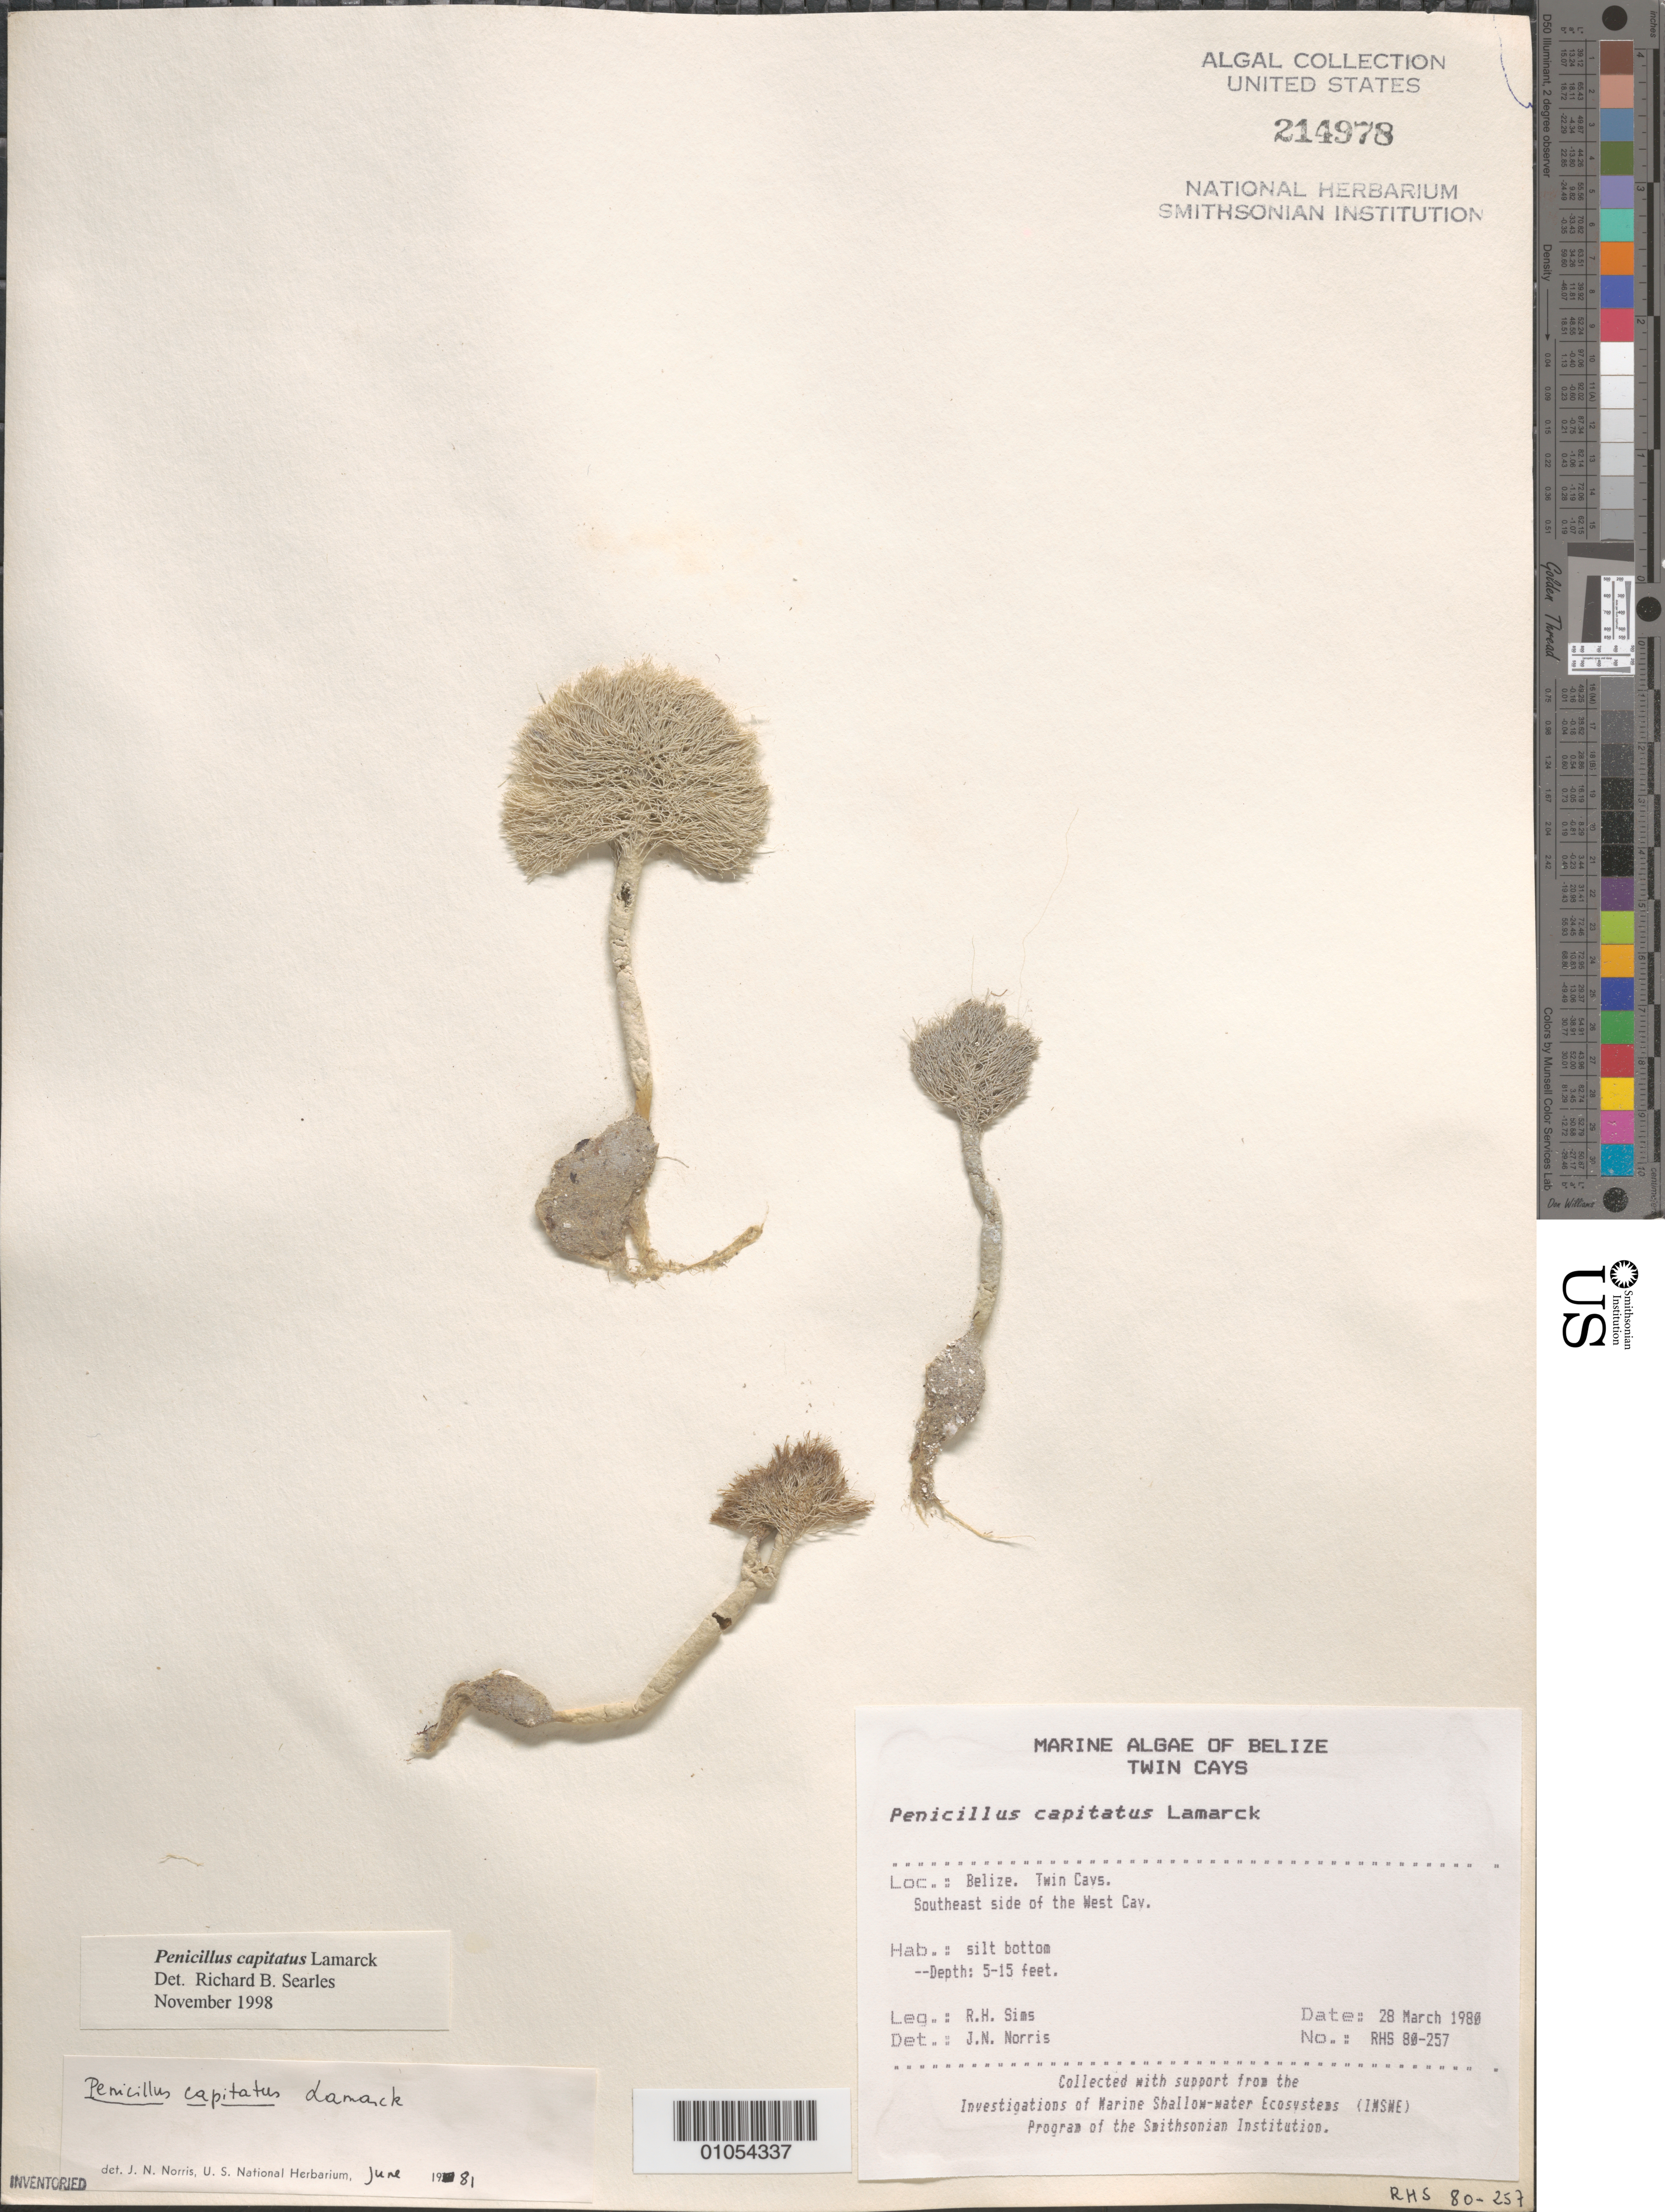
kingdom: Plantae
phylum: Chlorophyta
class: Ulvophyceae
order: Bryopsidales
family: Udoteaceae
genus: Penicillus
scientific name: Penicillus capitatus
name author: Lam.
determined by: Searles, R. B.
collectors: R. H. Sims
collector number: RHS 80-257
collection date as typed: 28 Mar 1980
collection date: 1980-03-28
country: Belize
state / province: Stann Creek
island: West Cay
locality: Southeast side of West Cay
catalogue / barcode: US 214978